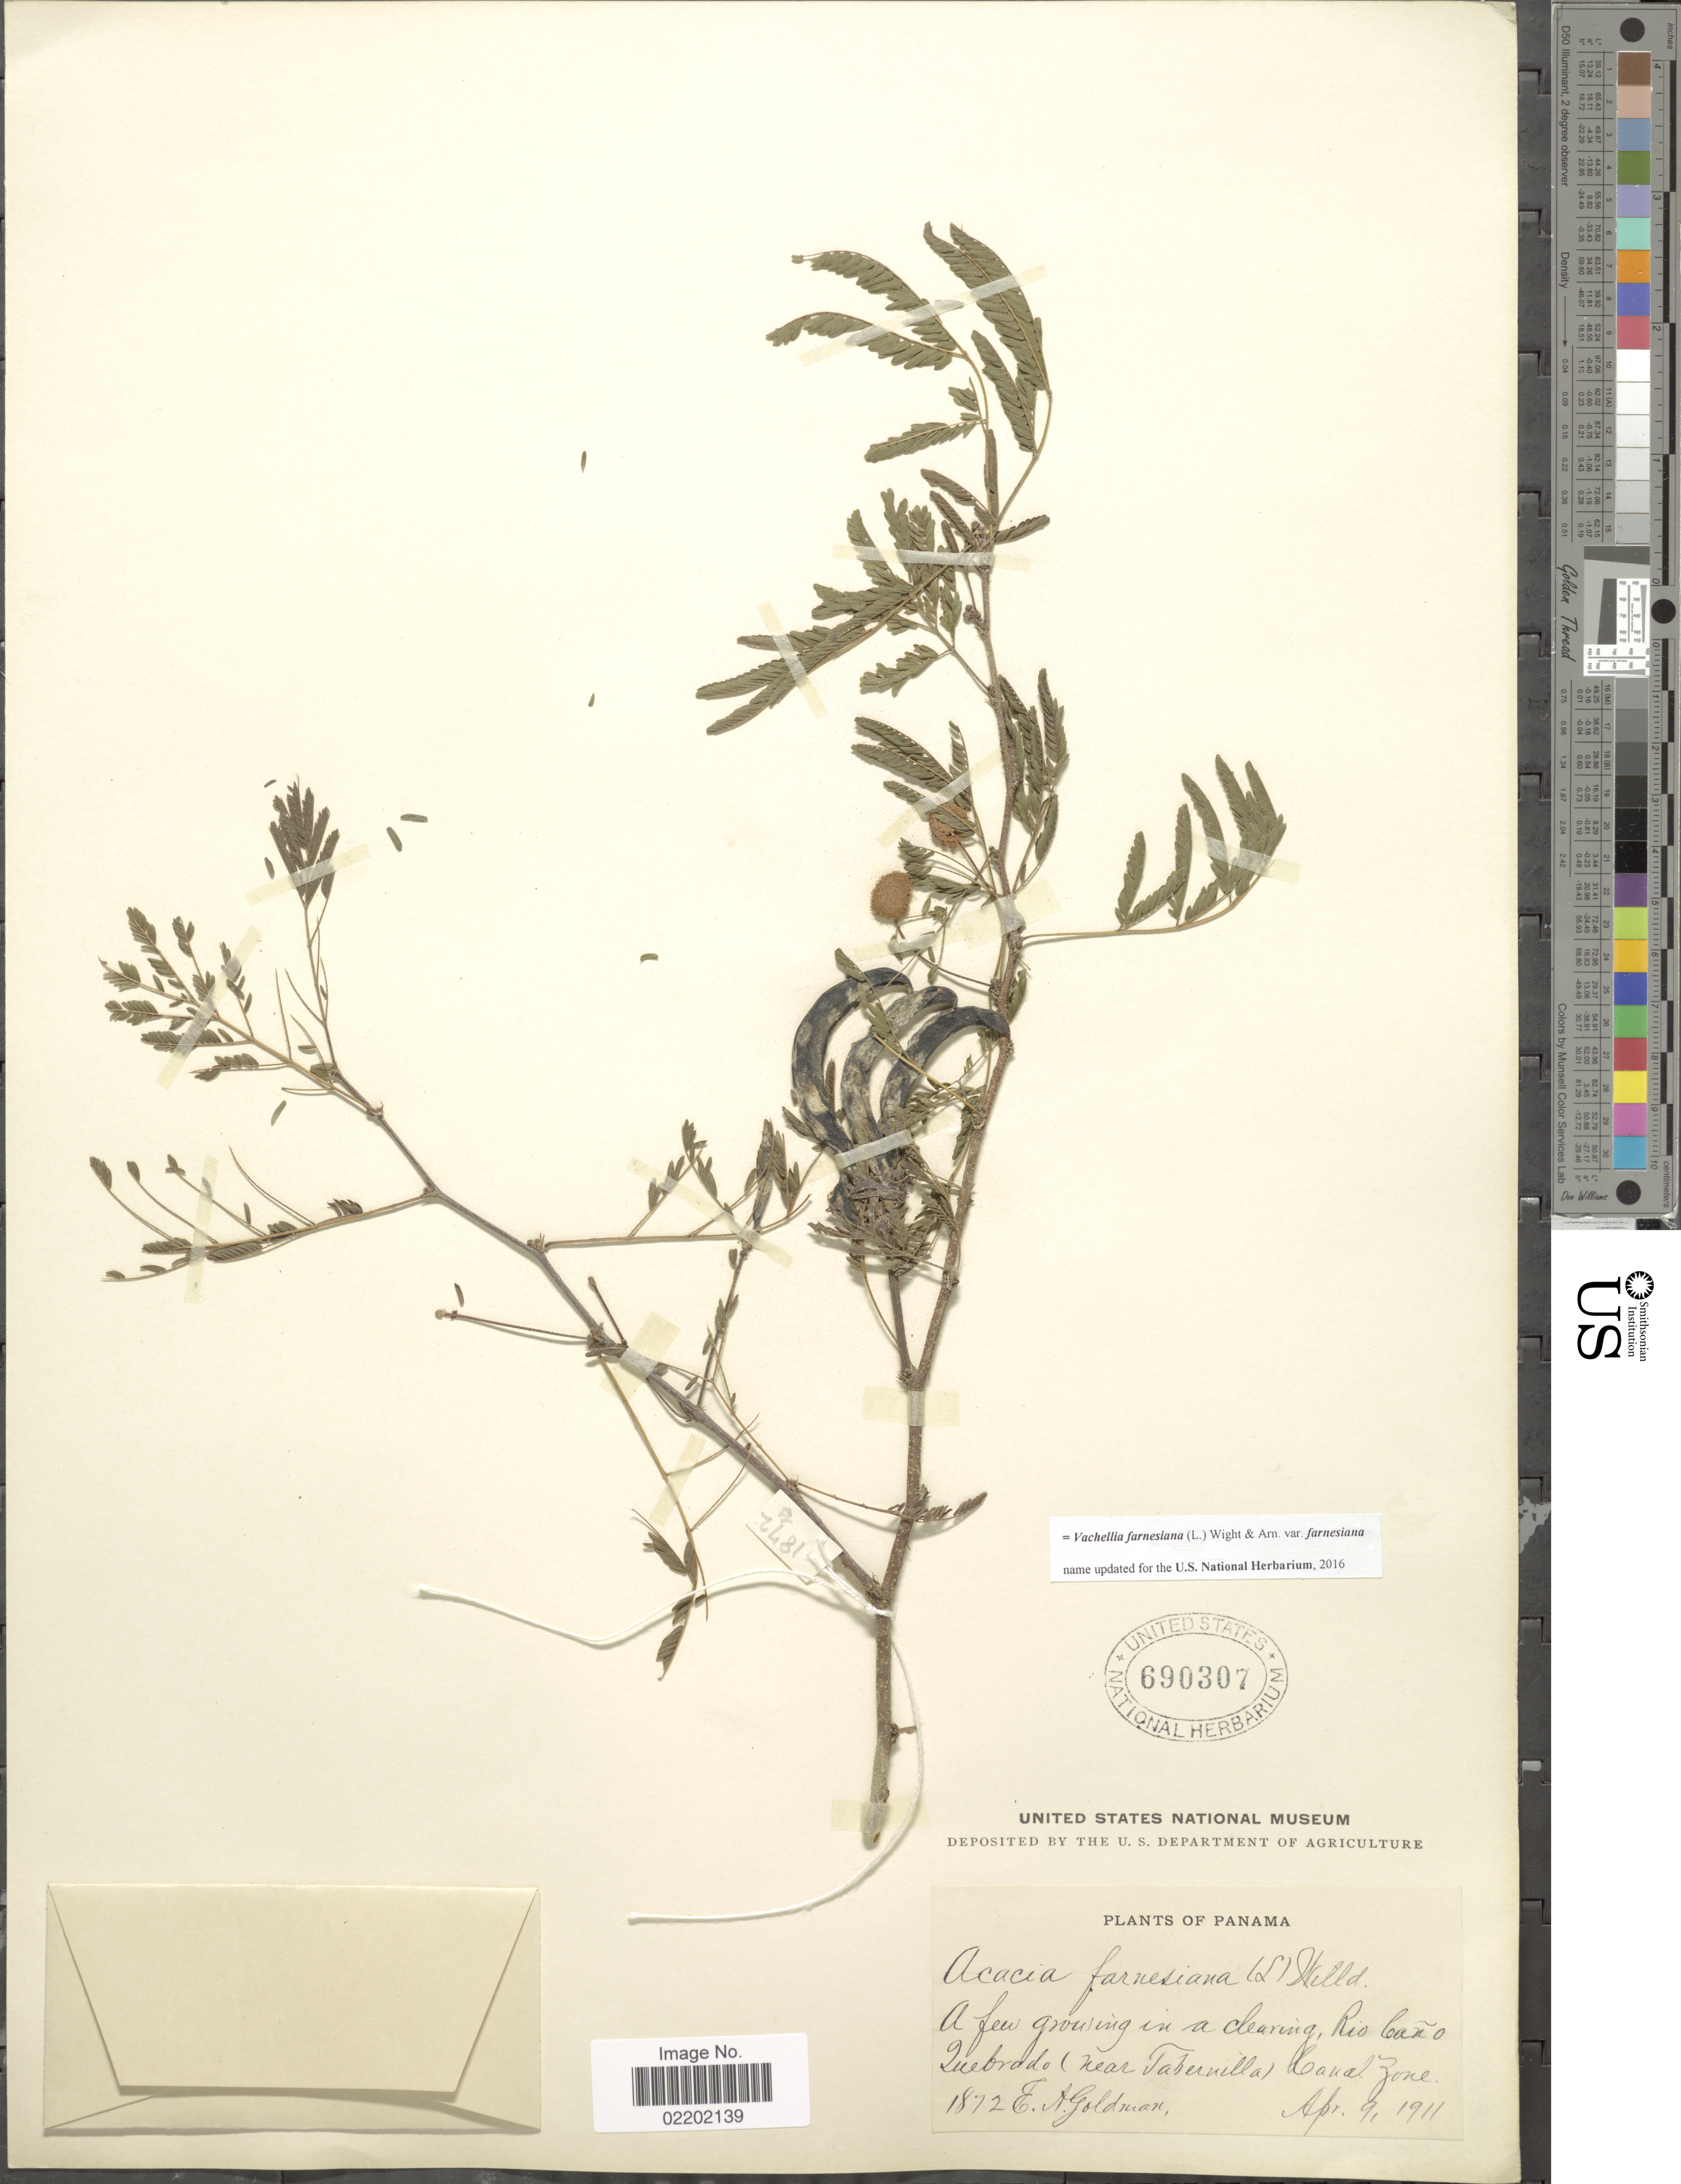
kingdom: Plantae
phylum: Tracheophyta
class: Magnoliopsida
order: Fabales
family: Fabaceae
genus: Vachellia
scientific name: Vachellia farnesiana var. farnesiana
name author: (L.) Wight & Arn.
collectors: E. A. Goldman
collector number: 1872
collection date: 1911-04-09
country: Panama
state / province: Colón / Panamá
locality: A few growing in a clearing, Rio Caño Quebrada (near Tabervilla), Canal Zone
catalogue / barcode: US 690307